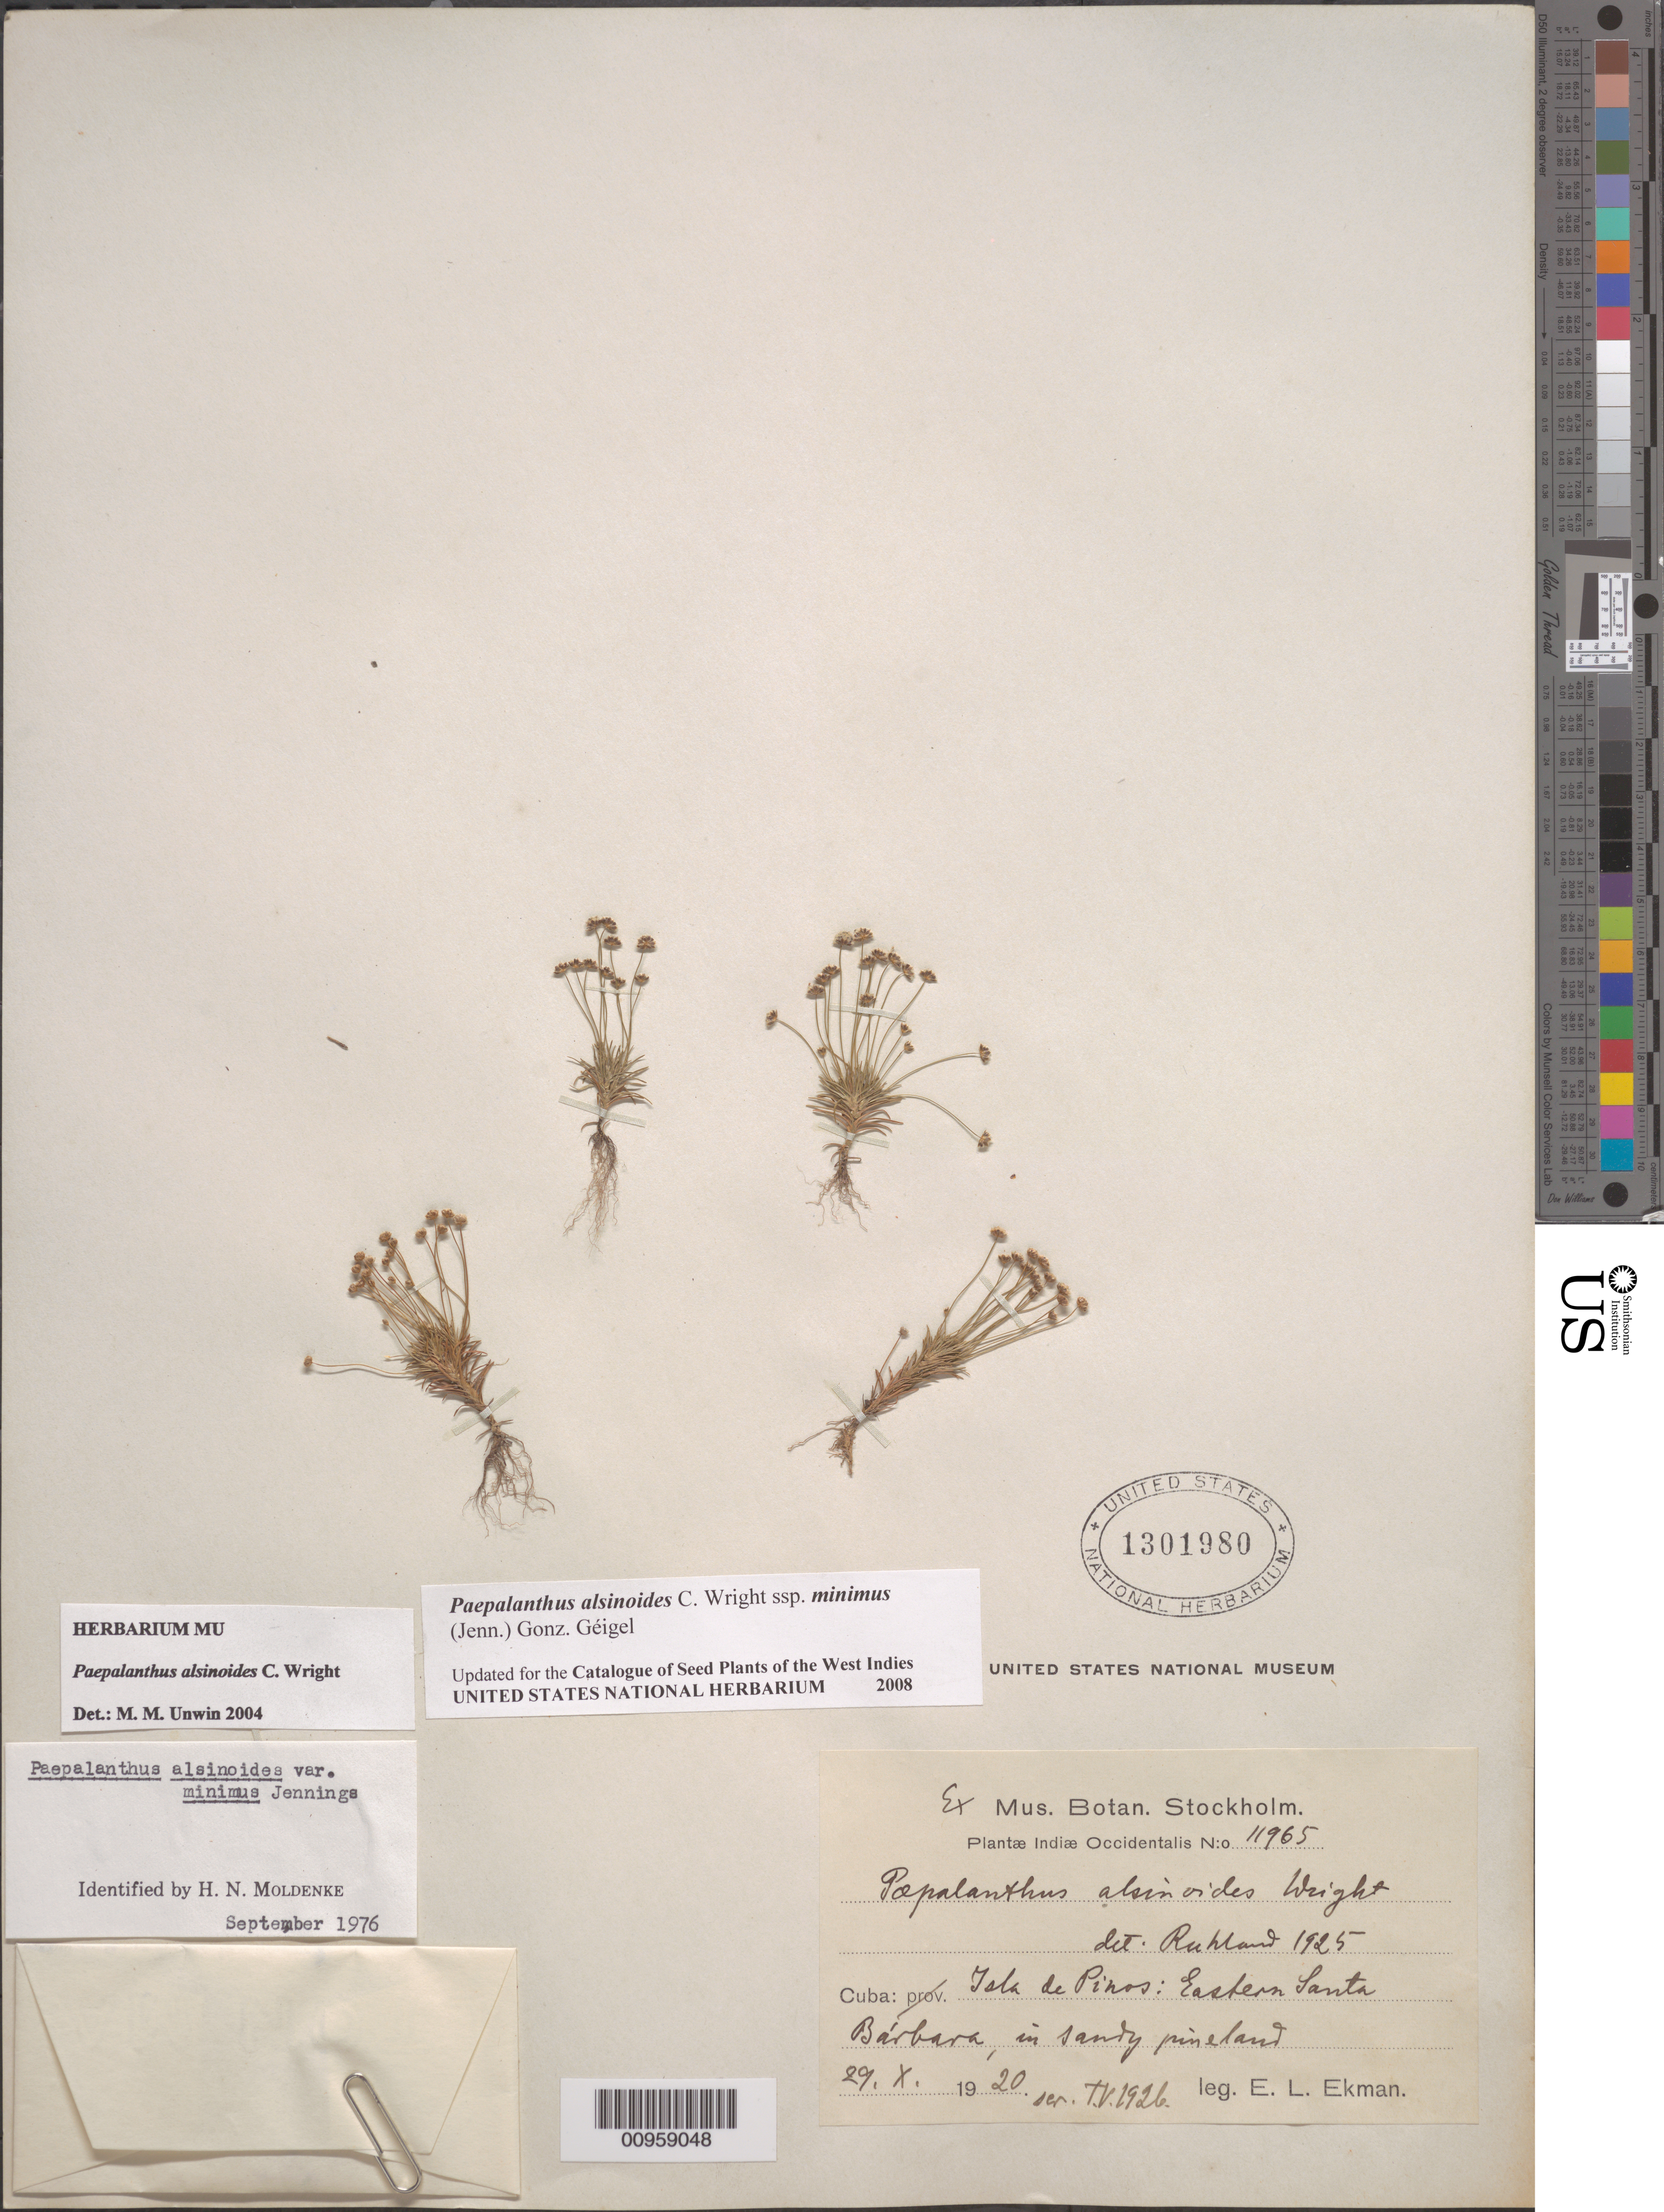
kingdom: Plantae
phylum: Tracheophyta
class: Liliopsida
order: Poales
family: Eriocaulaceae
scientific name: Giuliettia alsinoides subsp. minima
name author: (Jenn.) ined.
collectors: E. L. Ekman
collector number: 11965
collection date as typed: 29 Oct 1920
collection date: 1920-10-29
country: Cuba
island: Isla de la Juventud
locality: Eastern Santa Bárbara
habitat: In sandy pinelands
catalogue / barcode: US 1301980